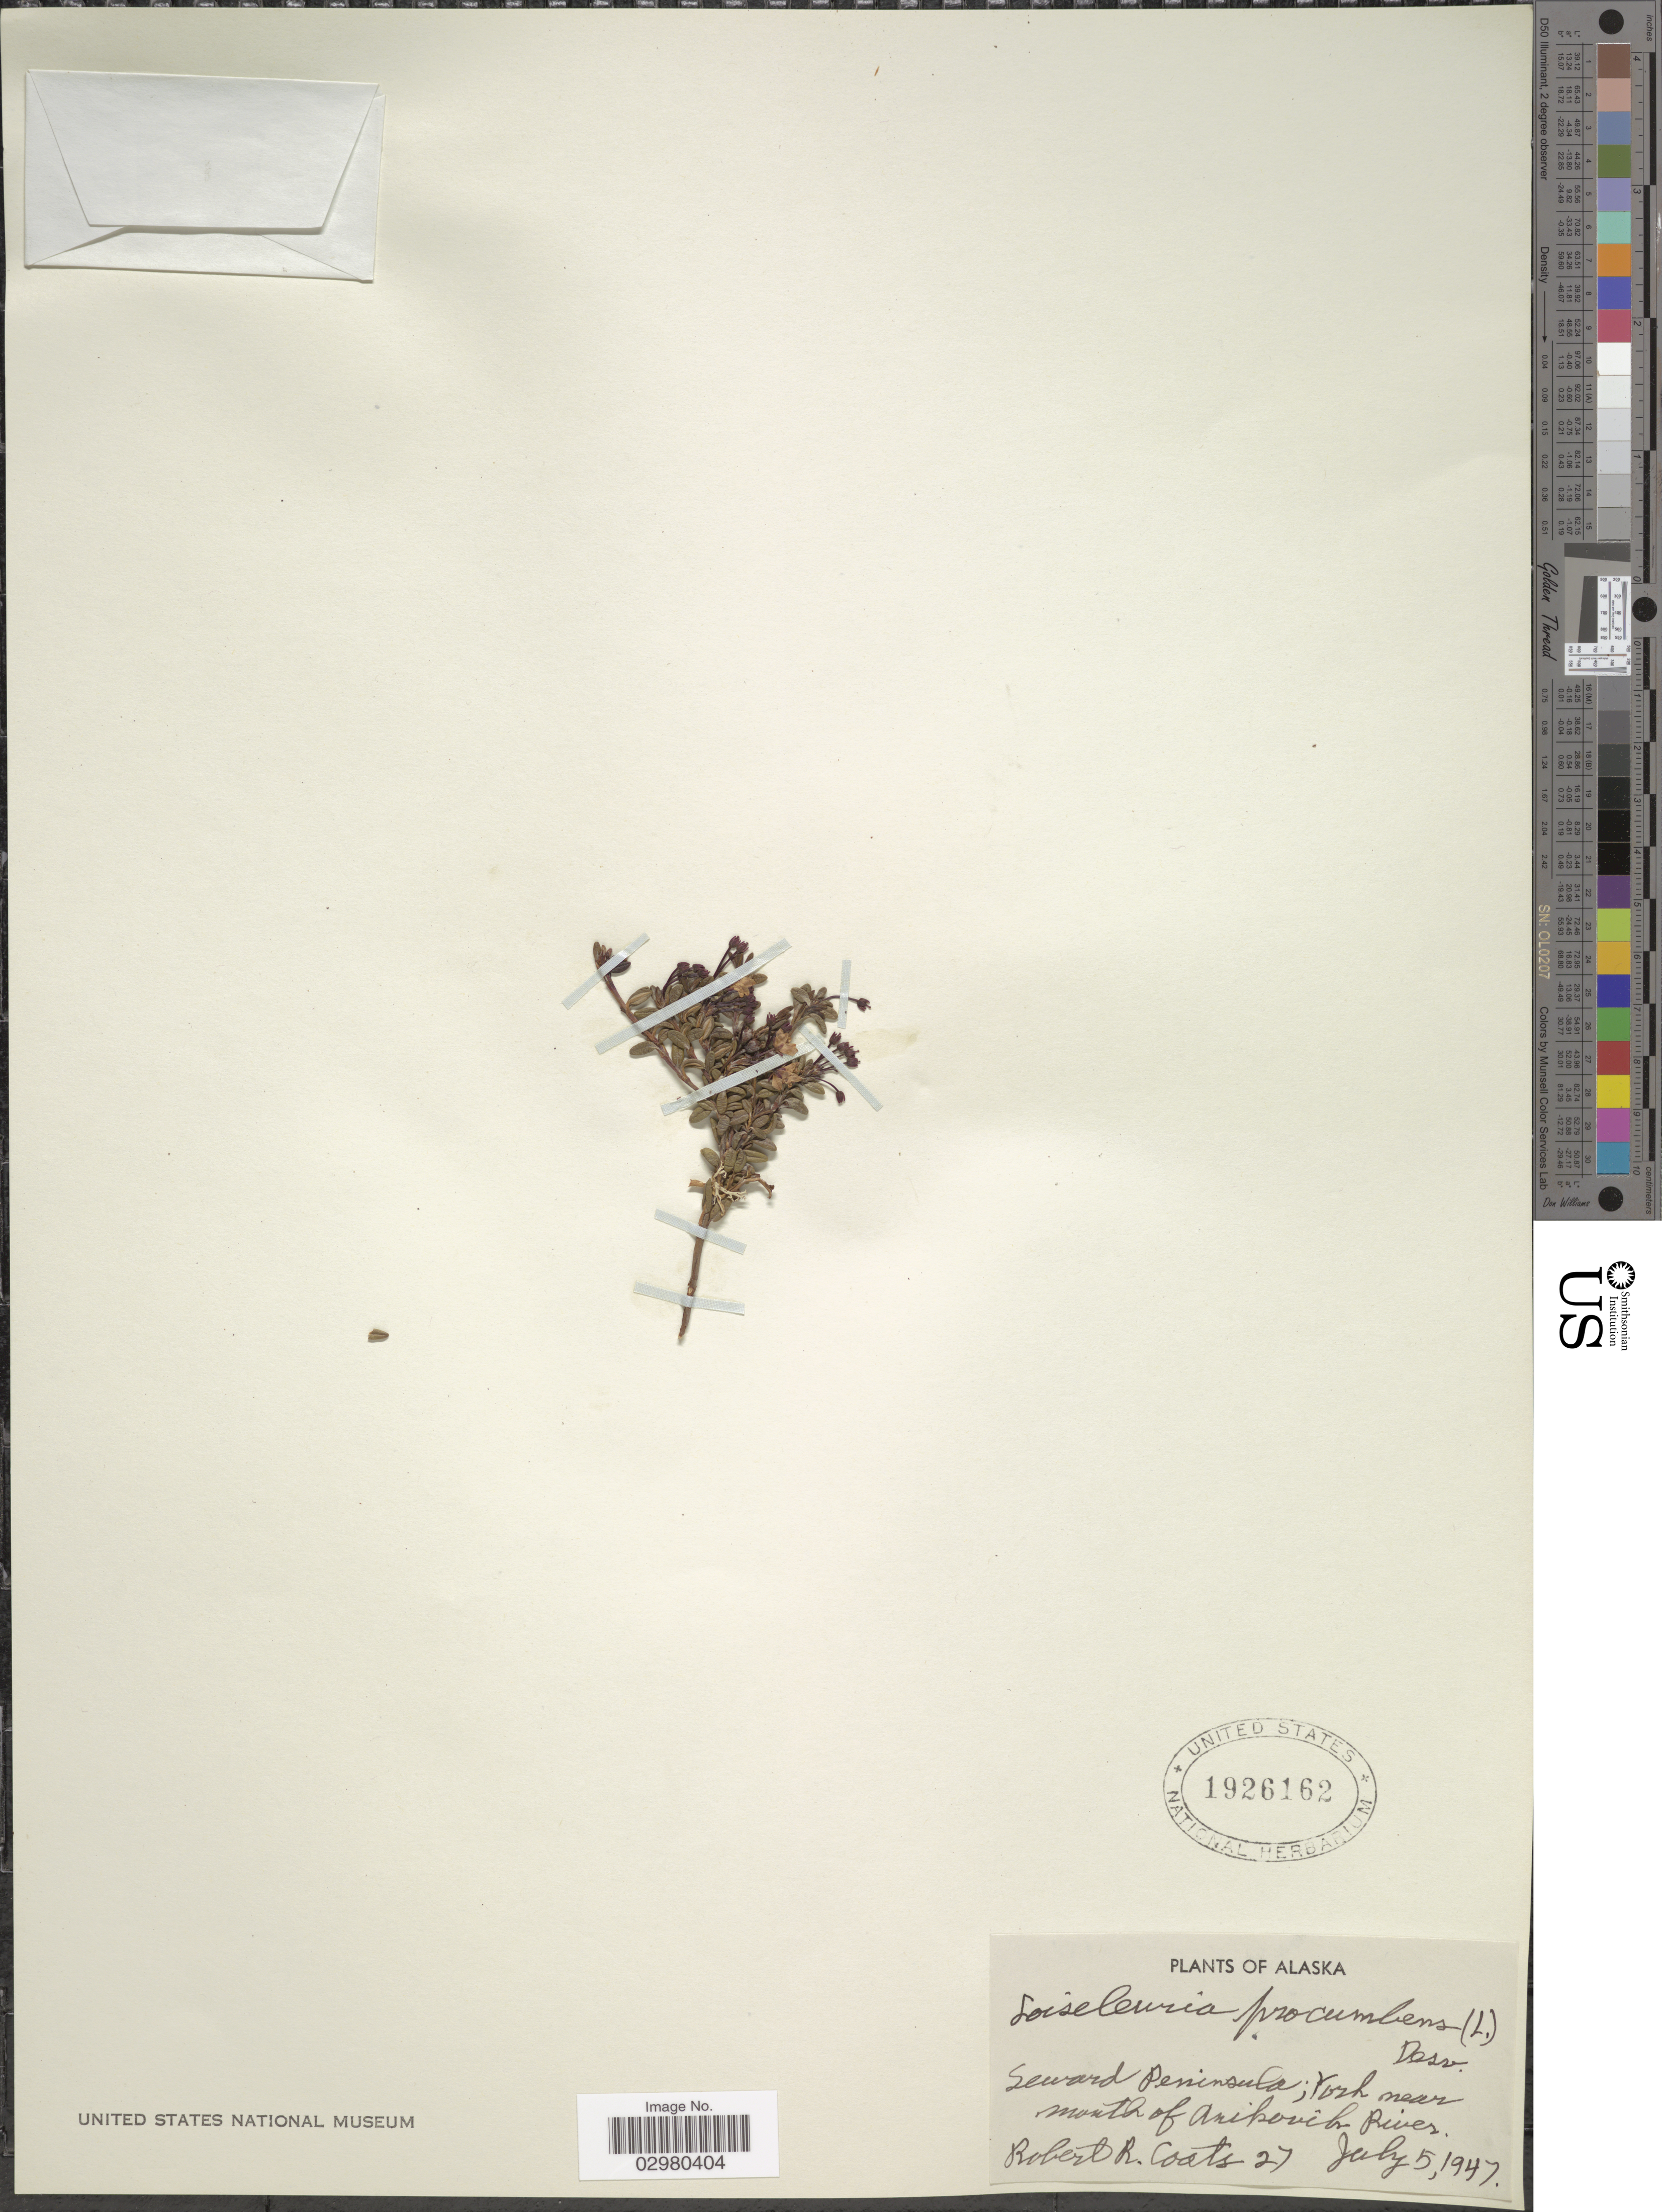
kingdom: Plantae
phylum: Tracheophyta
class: Magnoliopsida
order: Ericales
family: Ericaceae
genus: Loiseleuria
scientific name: Loiseleuria procumbens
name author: (L.) Desv.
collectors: R. Coats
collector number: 27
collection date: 1947-07-05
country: United States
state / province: Alaska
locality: Seward Peninsula; York near mouth of Anikovik River.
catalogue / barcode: US 1926162